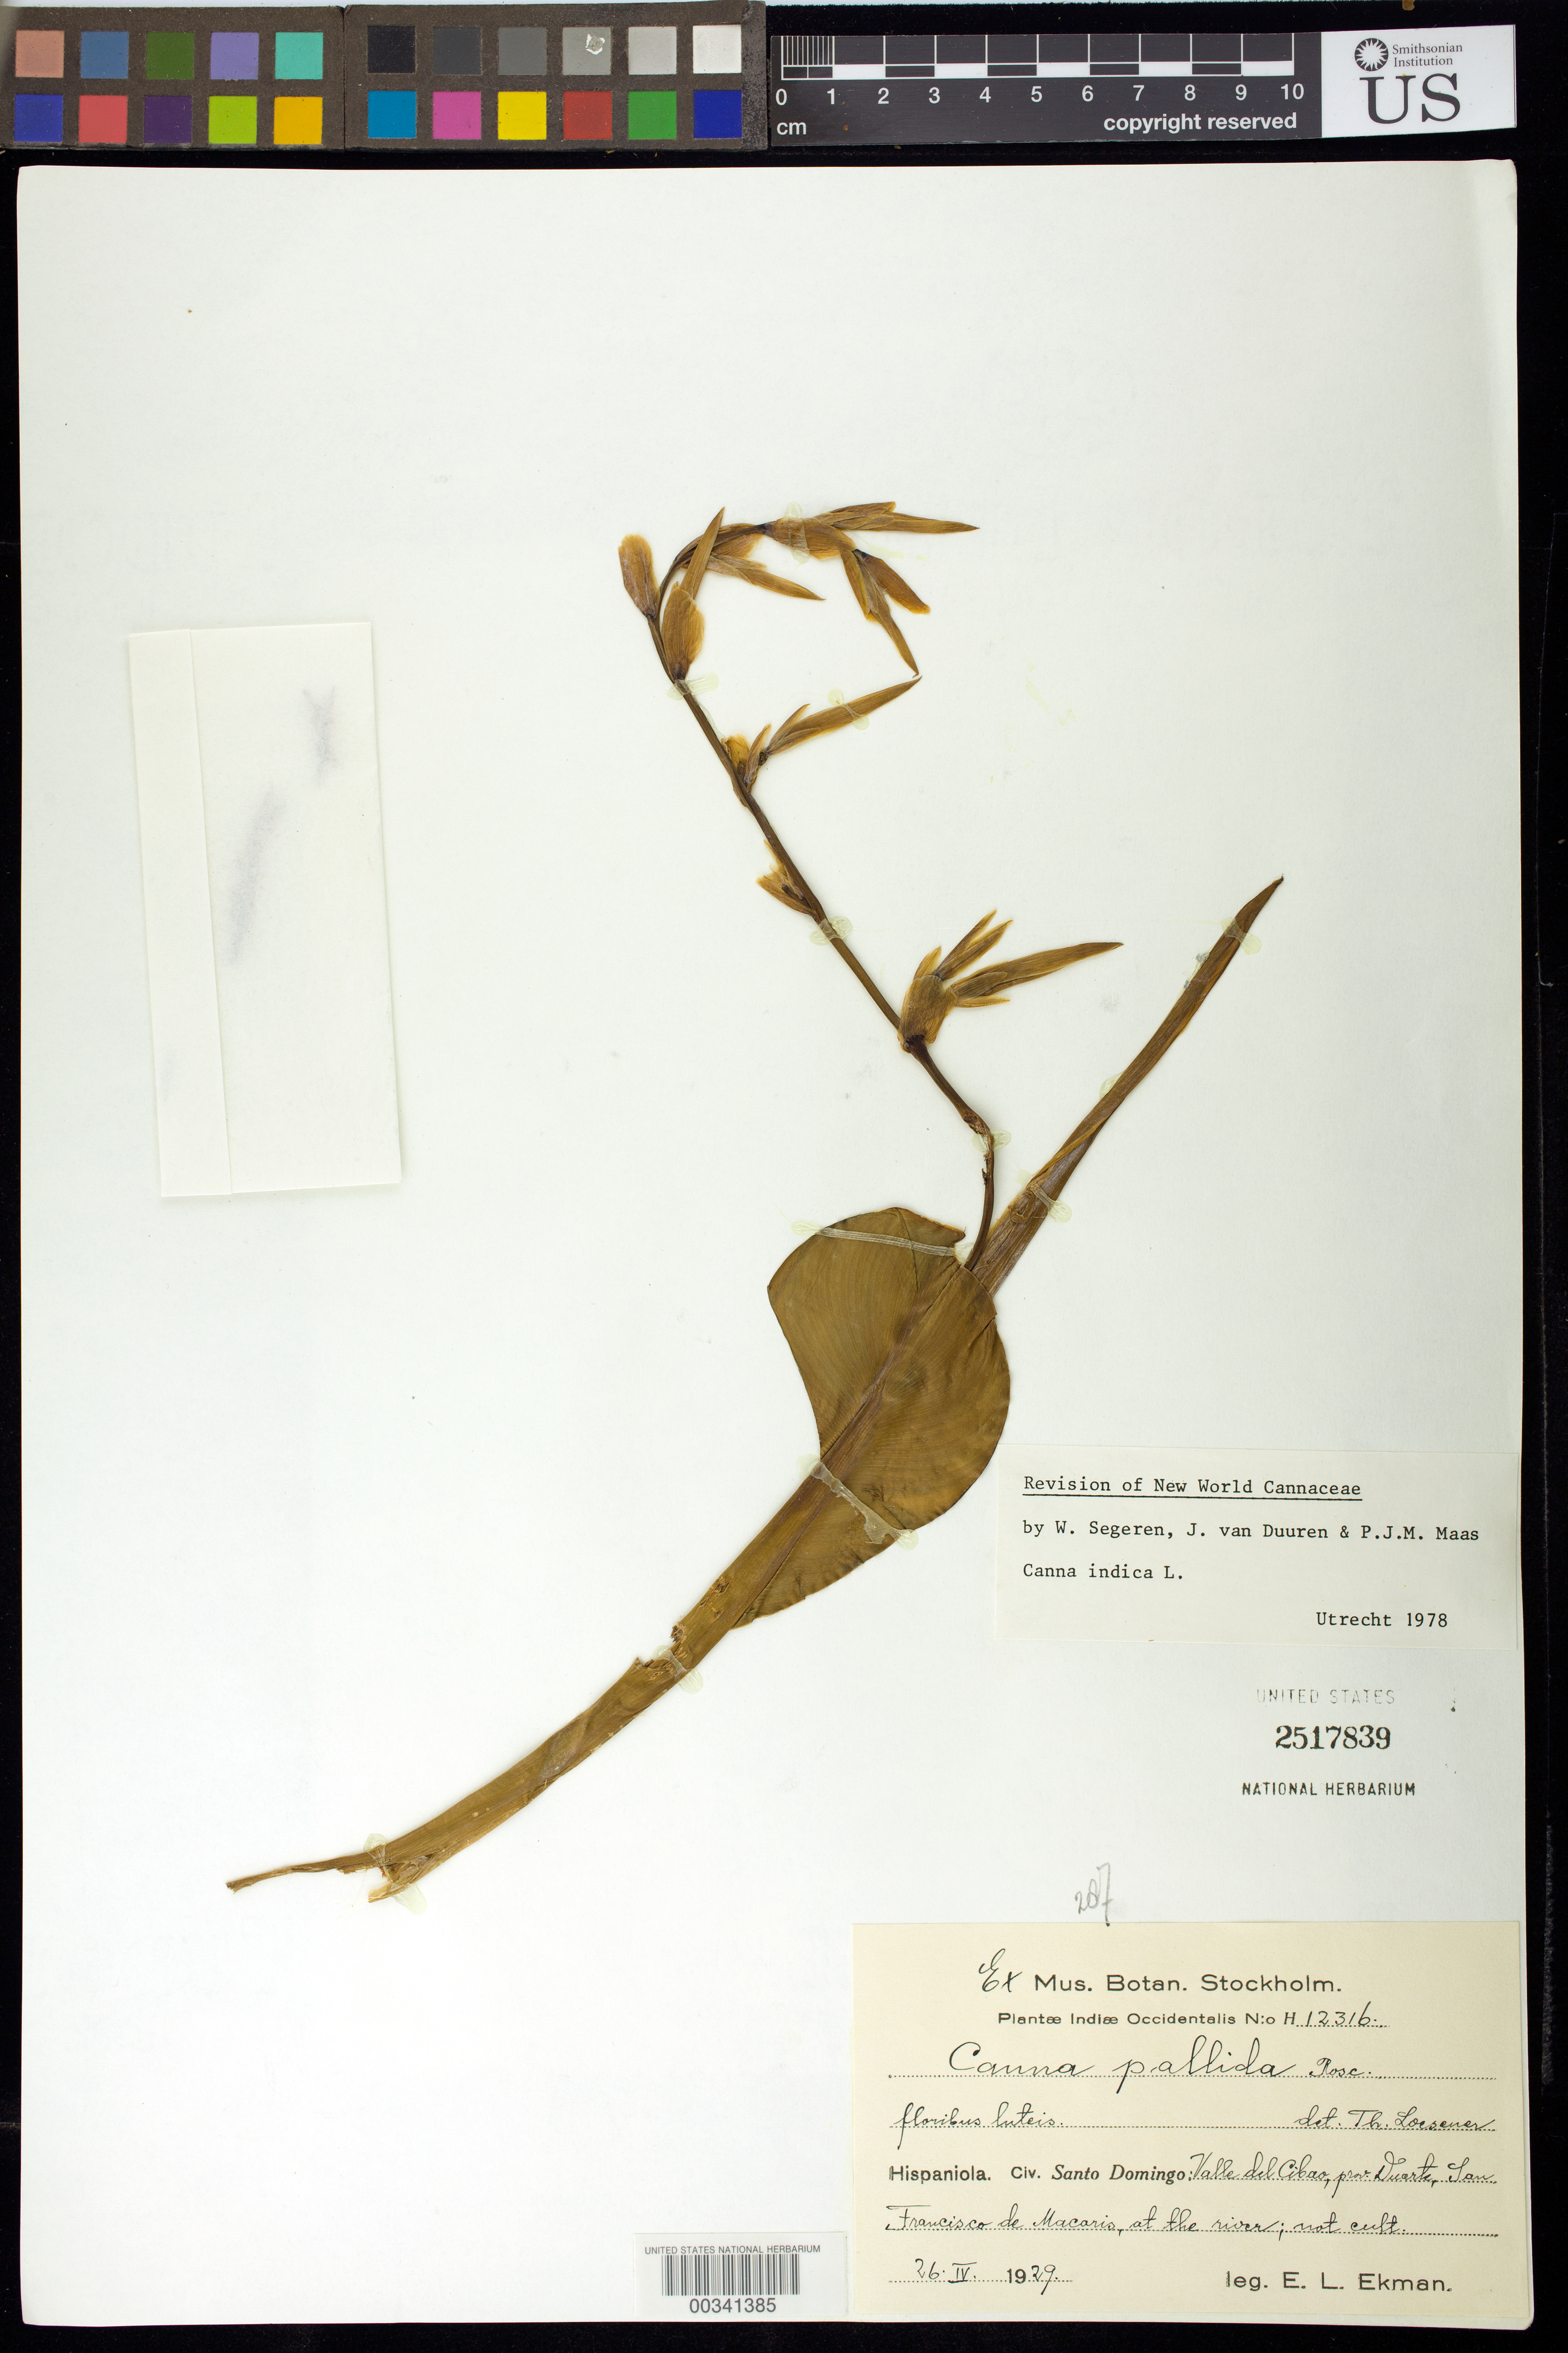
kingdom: Plantae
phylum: Tracheophyta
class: Liliopsida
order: Zingiberales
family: Cannaceae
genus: Canna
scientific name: Canna indica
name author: L.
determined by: Segeren, W.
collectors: E. L. Ekman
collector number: H12316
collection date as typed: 26 Apr 1929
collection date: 1929-04-26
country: Dominican Republic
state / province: Duarte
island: Hispaniola Island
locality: Civ. santo domingo; valle del cibao, san francisco de macaris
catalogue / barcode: US 2517839